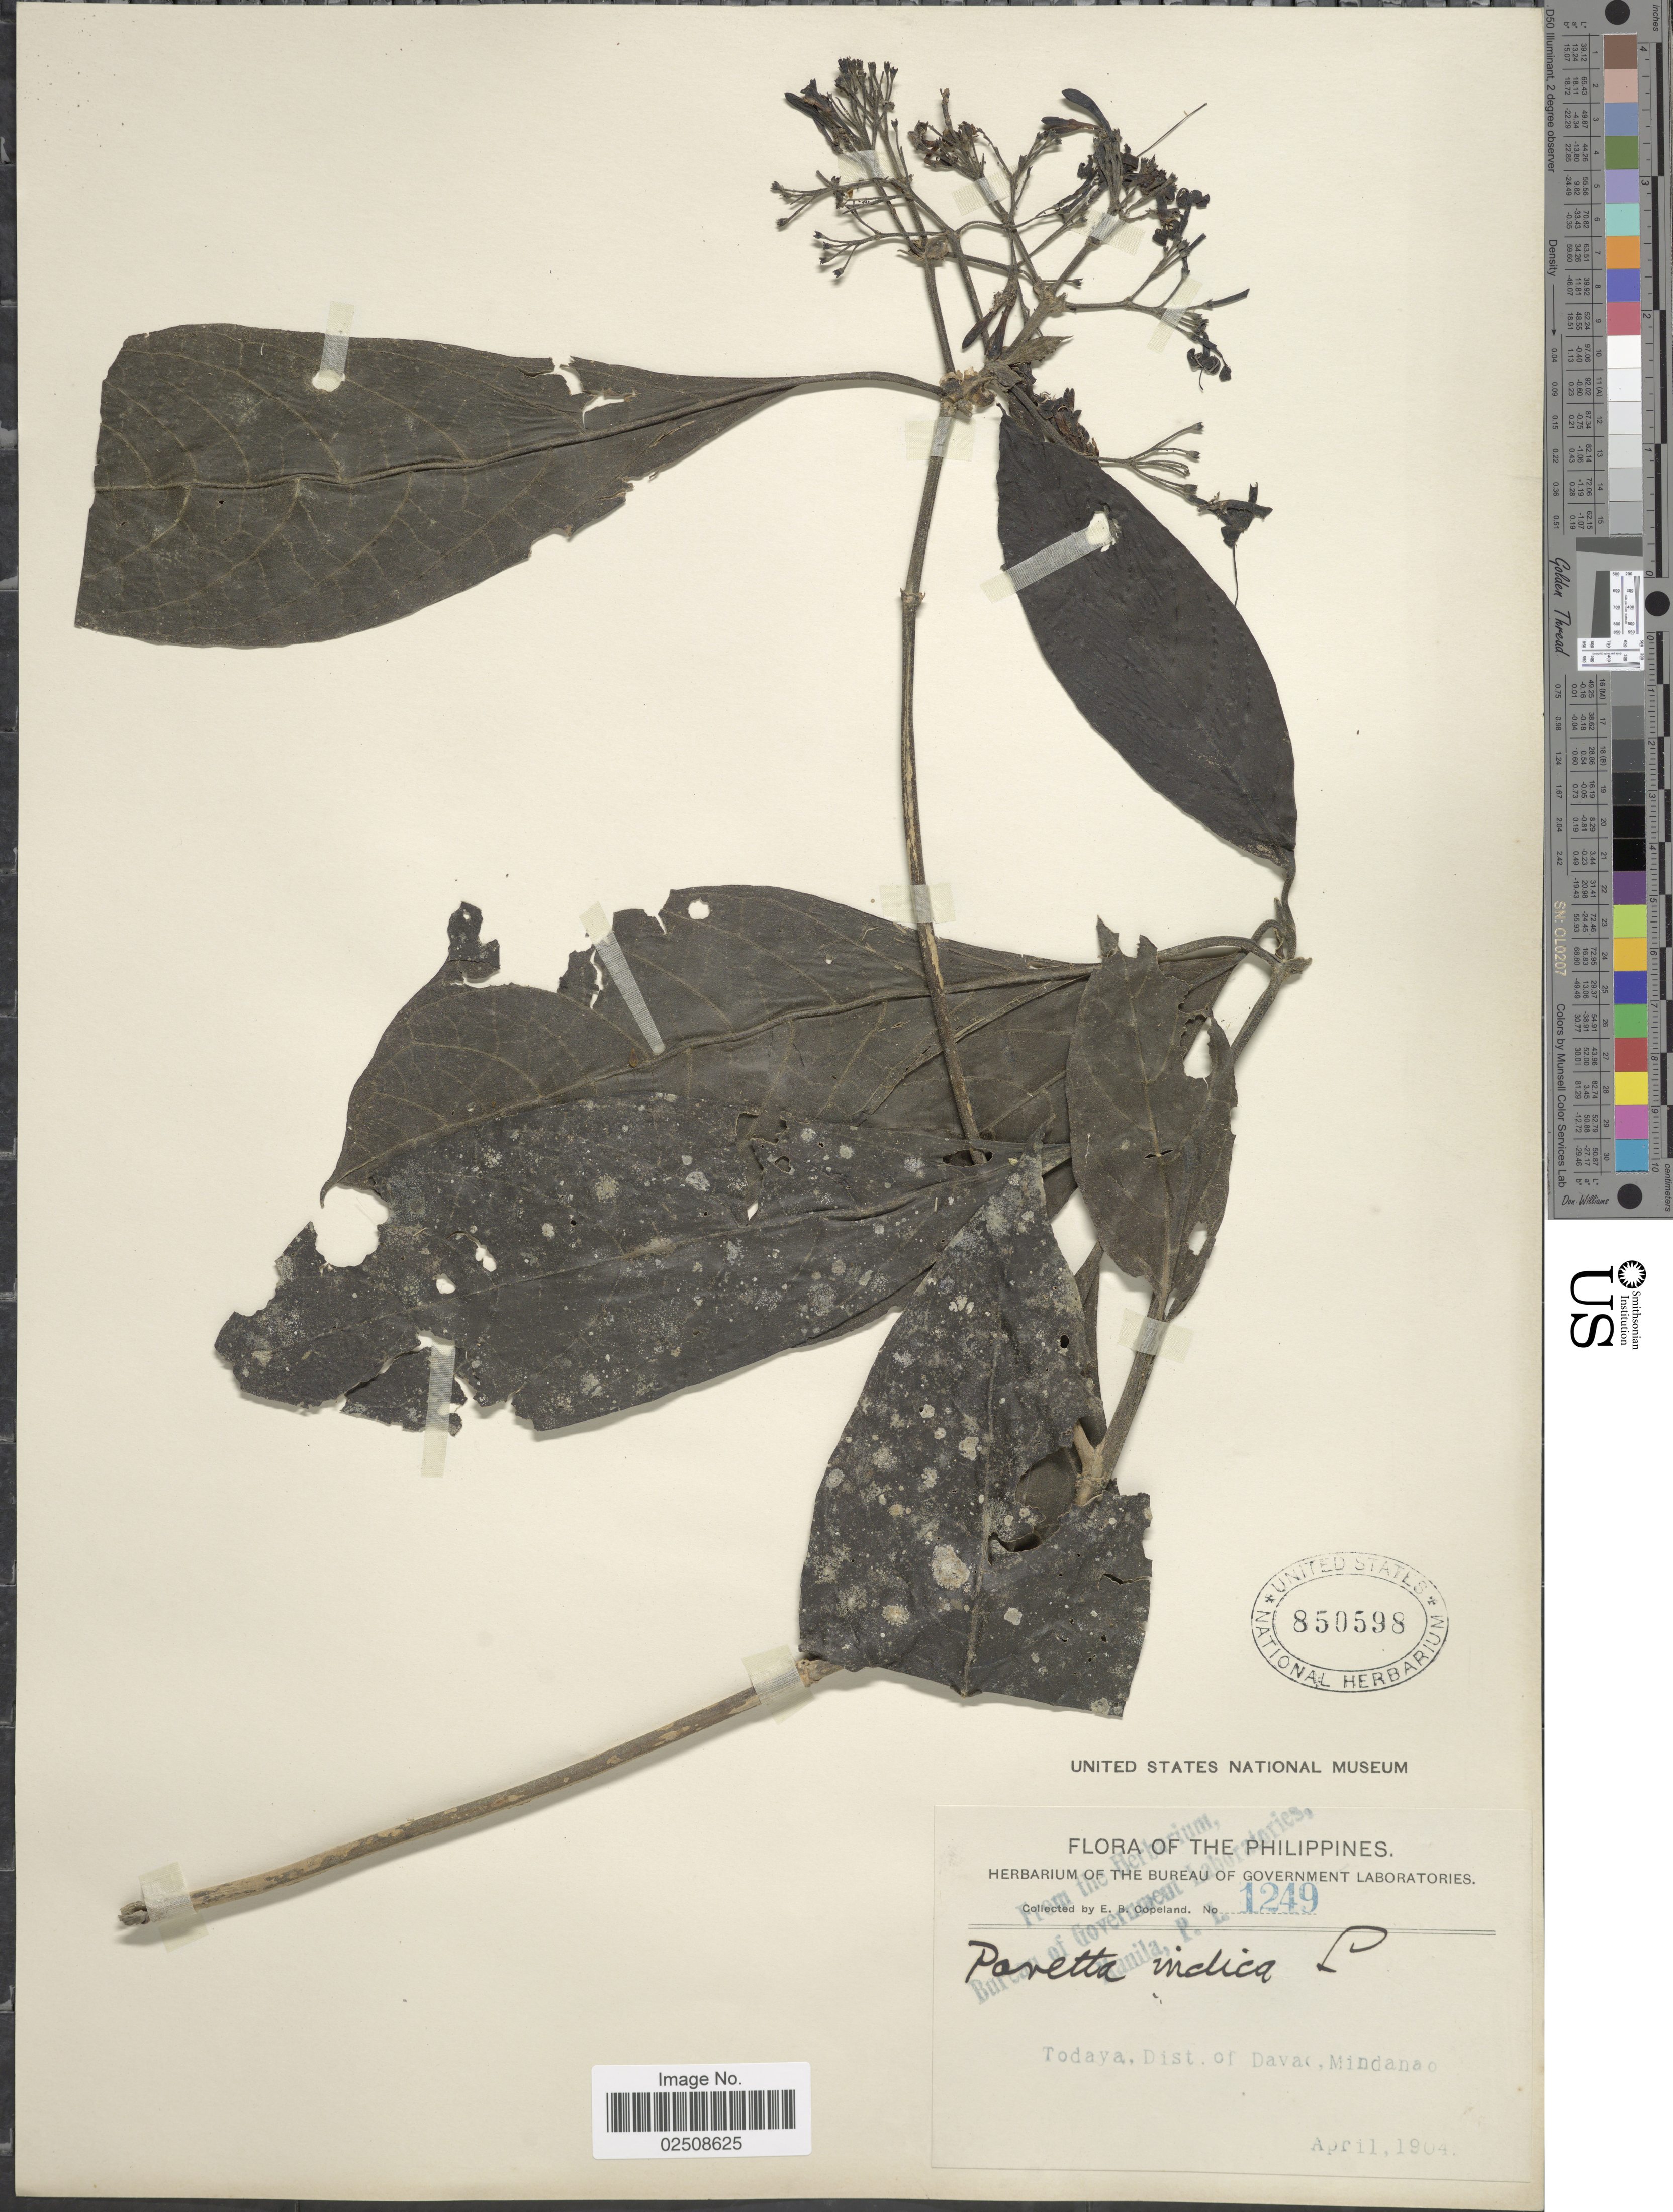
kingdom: Plantae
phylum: Tracheophyta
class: Magnoliopsida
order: Gentianales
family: Rubiaceae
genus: Pavetta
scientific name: Pavetta indica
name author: L.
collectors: E. B. Copeland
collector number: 1249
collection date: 1904-04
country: Philippines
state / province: Davao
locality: Todaya, Dist. of Davao, Mindanao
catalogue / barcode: US 850598